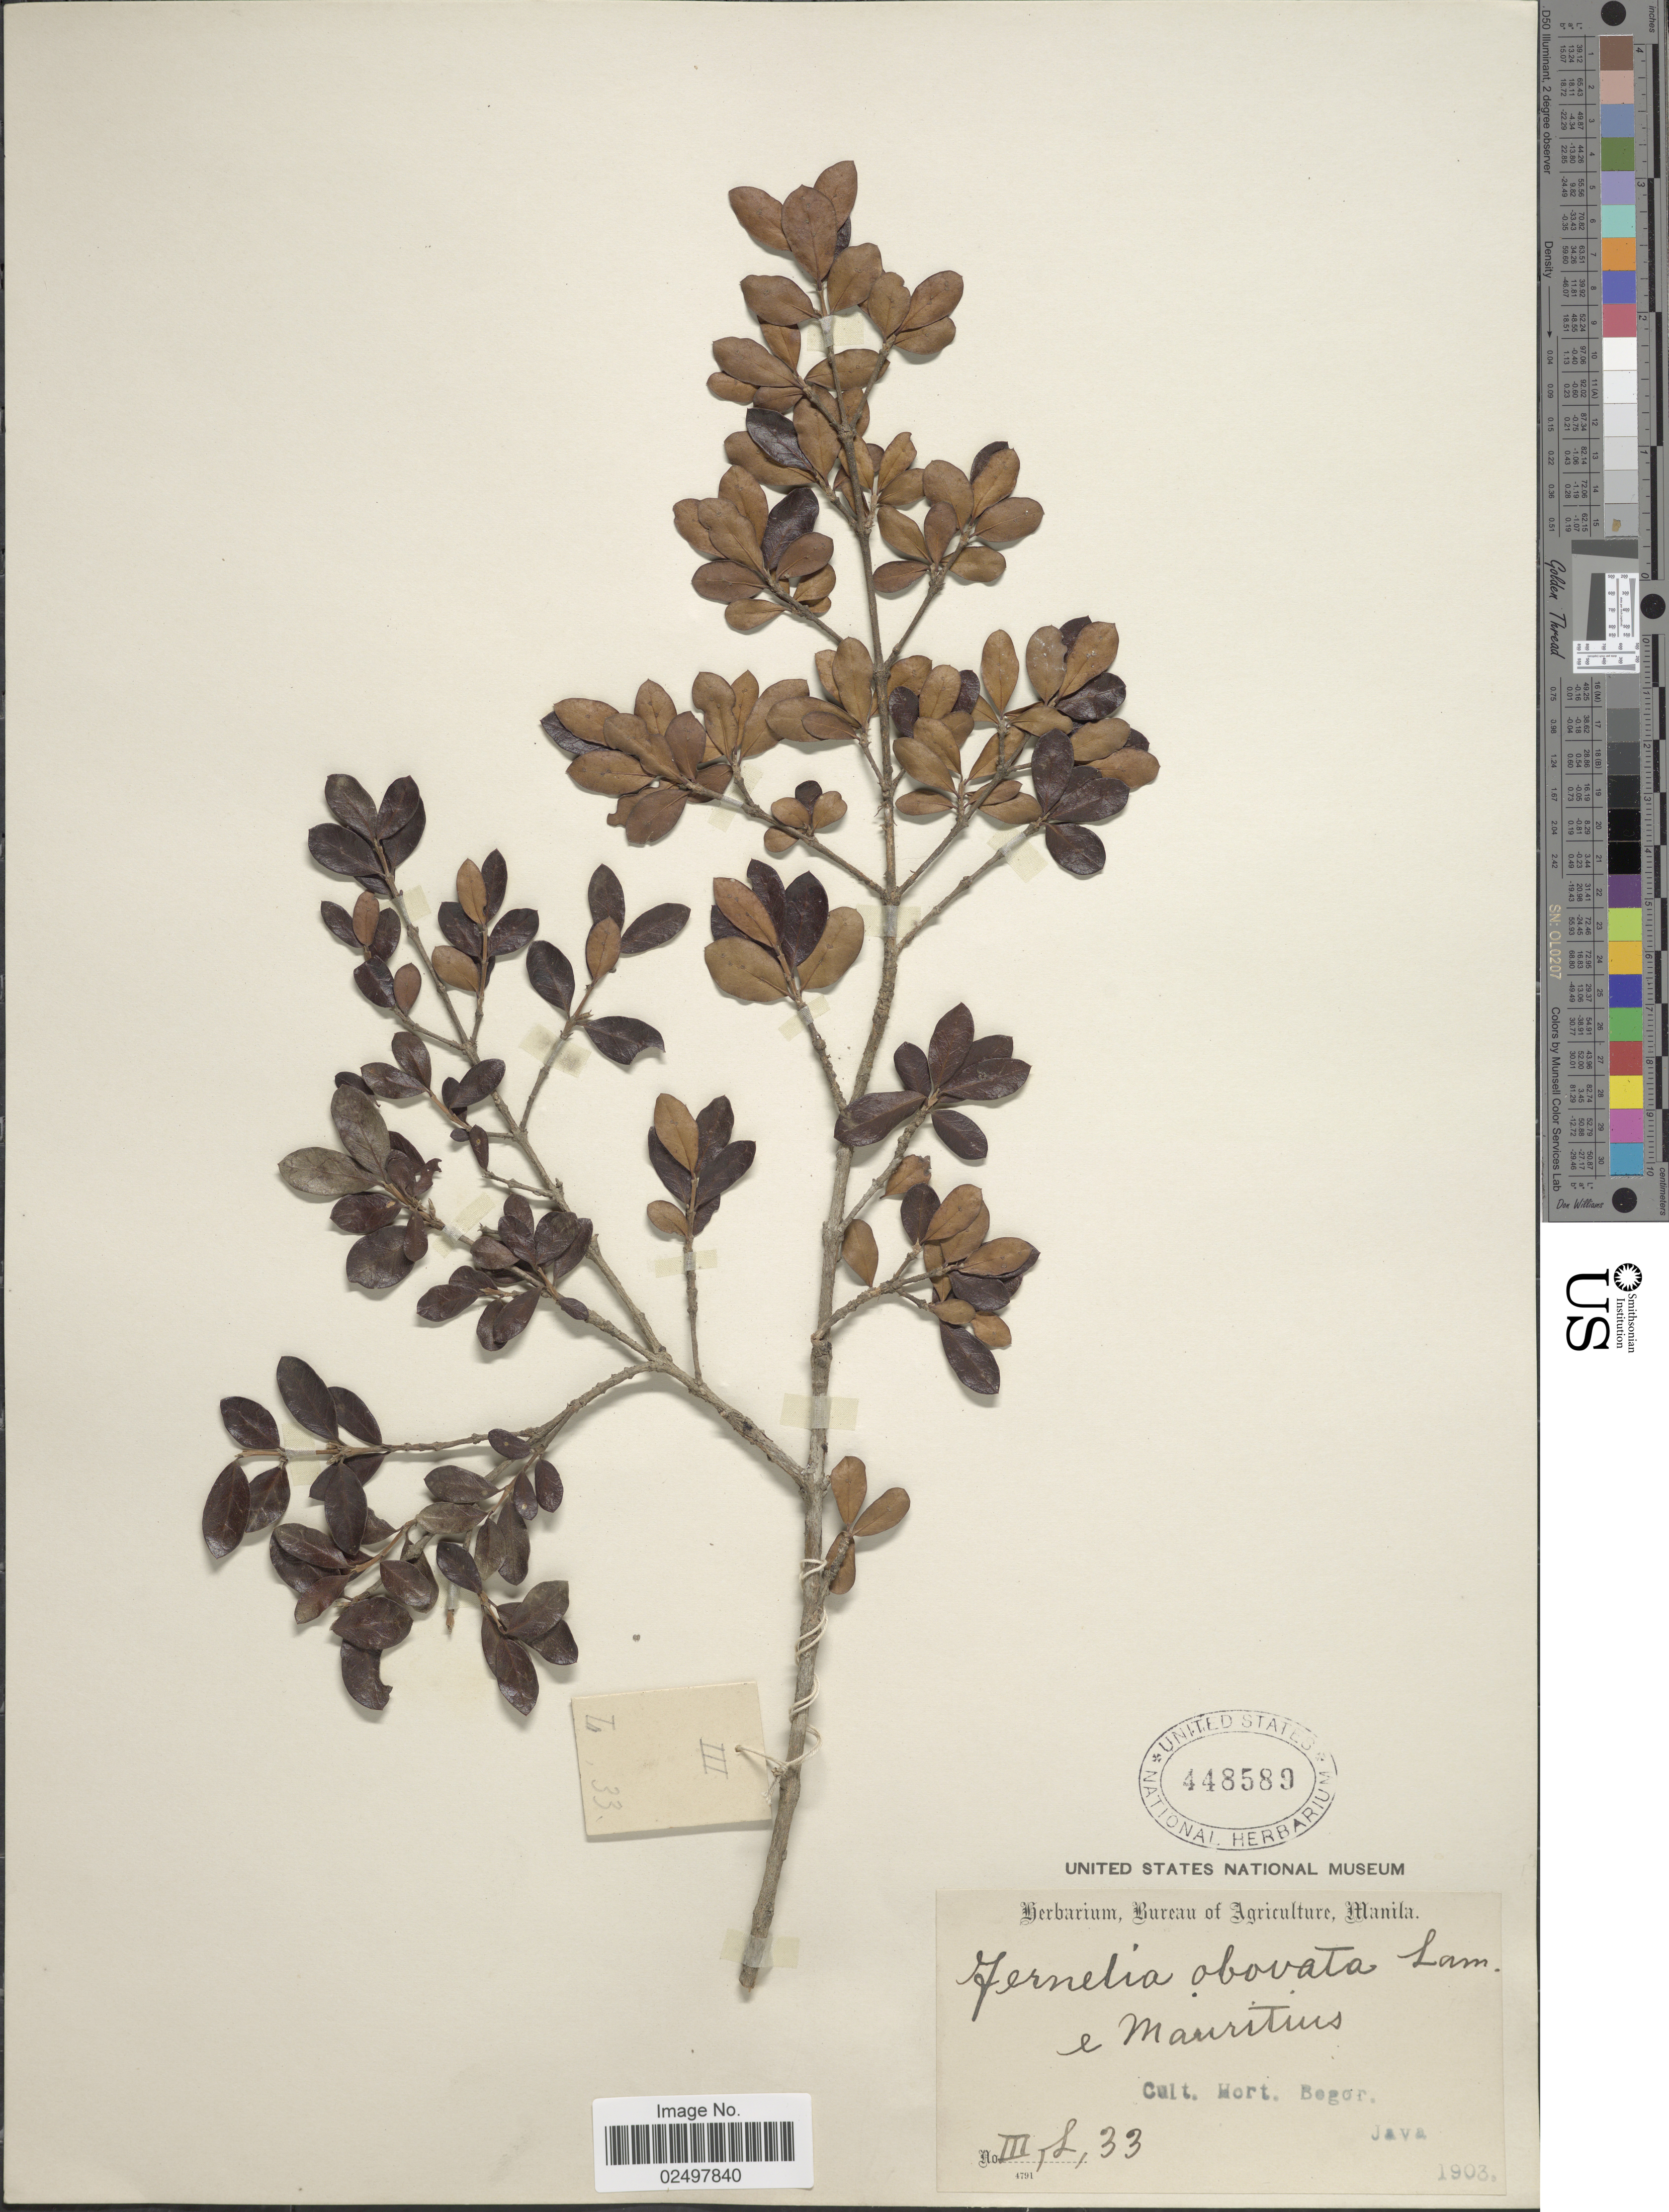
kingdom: Plantae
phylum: Tracheophyta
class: Magnoliopsida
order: Gentianales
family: Rubiaceae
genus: Fernelia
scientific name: Fernelia obovata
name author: Lam.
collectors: ex Herb. Bur. Agric. Manila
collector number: III/L/33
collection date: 1903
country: Indonesia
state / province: Java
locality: Hort. Begor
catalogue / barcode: US 448589